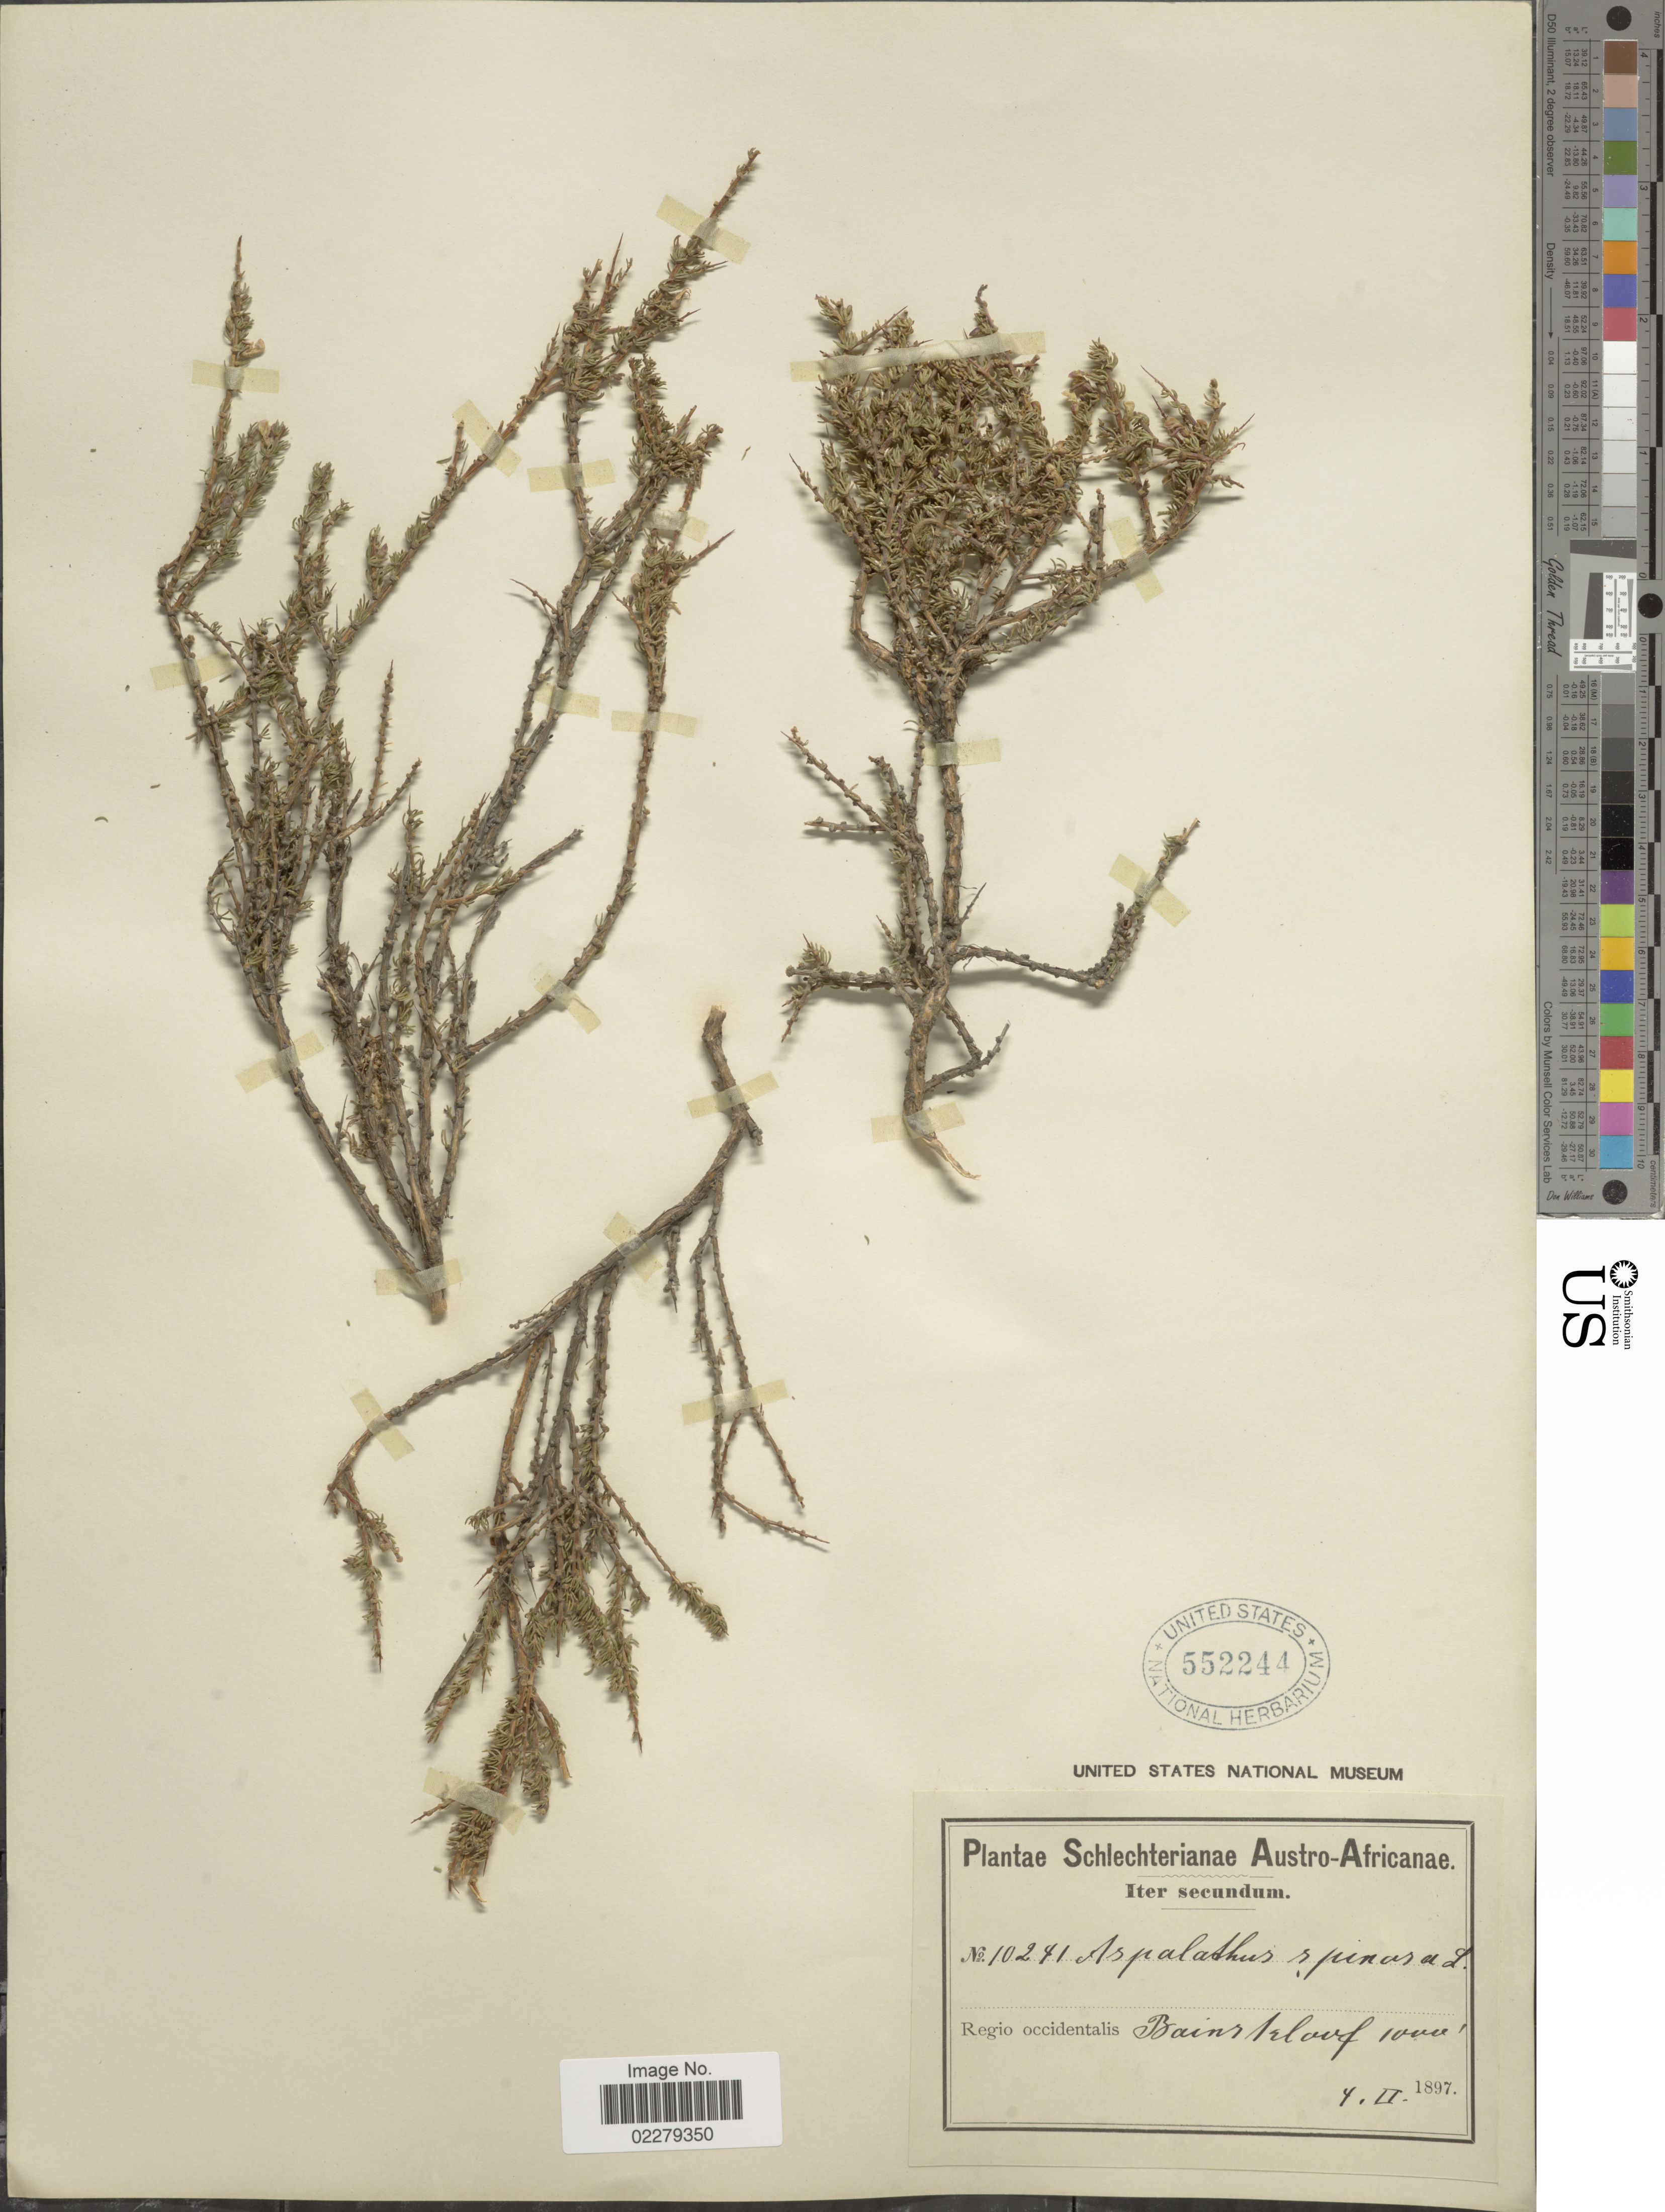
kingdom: Plantae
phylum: Tracheophyta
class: Magnoliopsida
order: Fabales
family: Fabaceae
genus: Aspalathus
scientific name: Aspalathus spinosa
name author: L.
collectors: Schlechter, --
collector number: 10241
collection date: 1897-02-04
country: South Africa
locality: Austro- Africanae. Regio occidentalis, Bains Kloof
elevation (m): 305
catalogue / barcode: US 552244